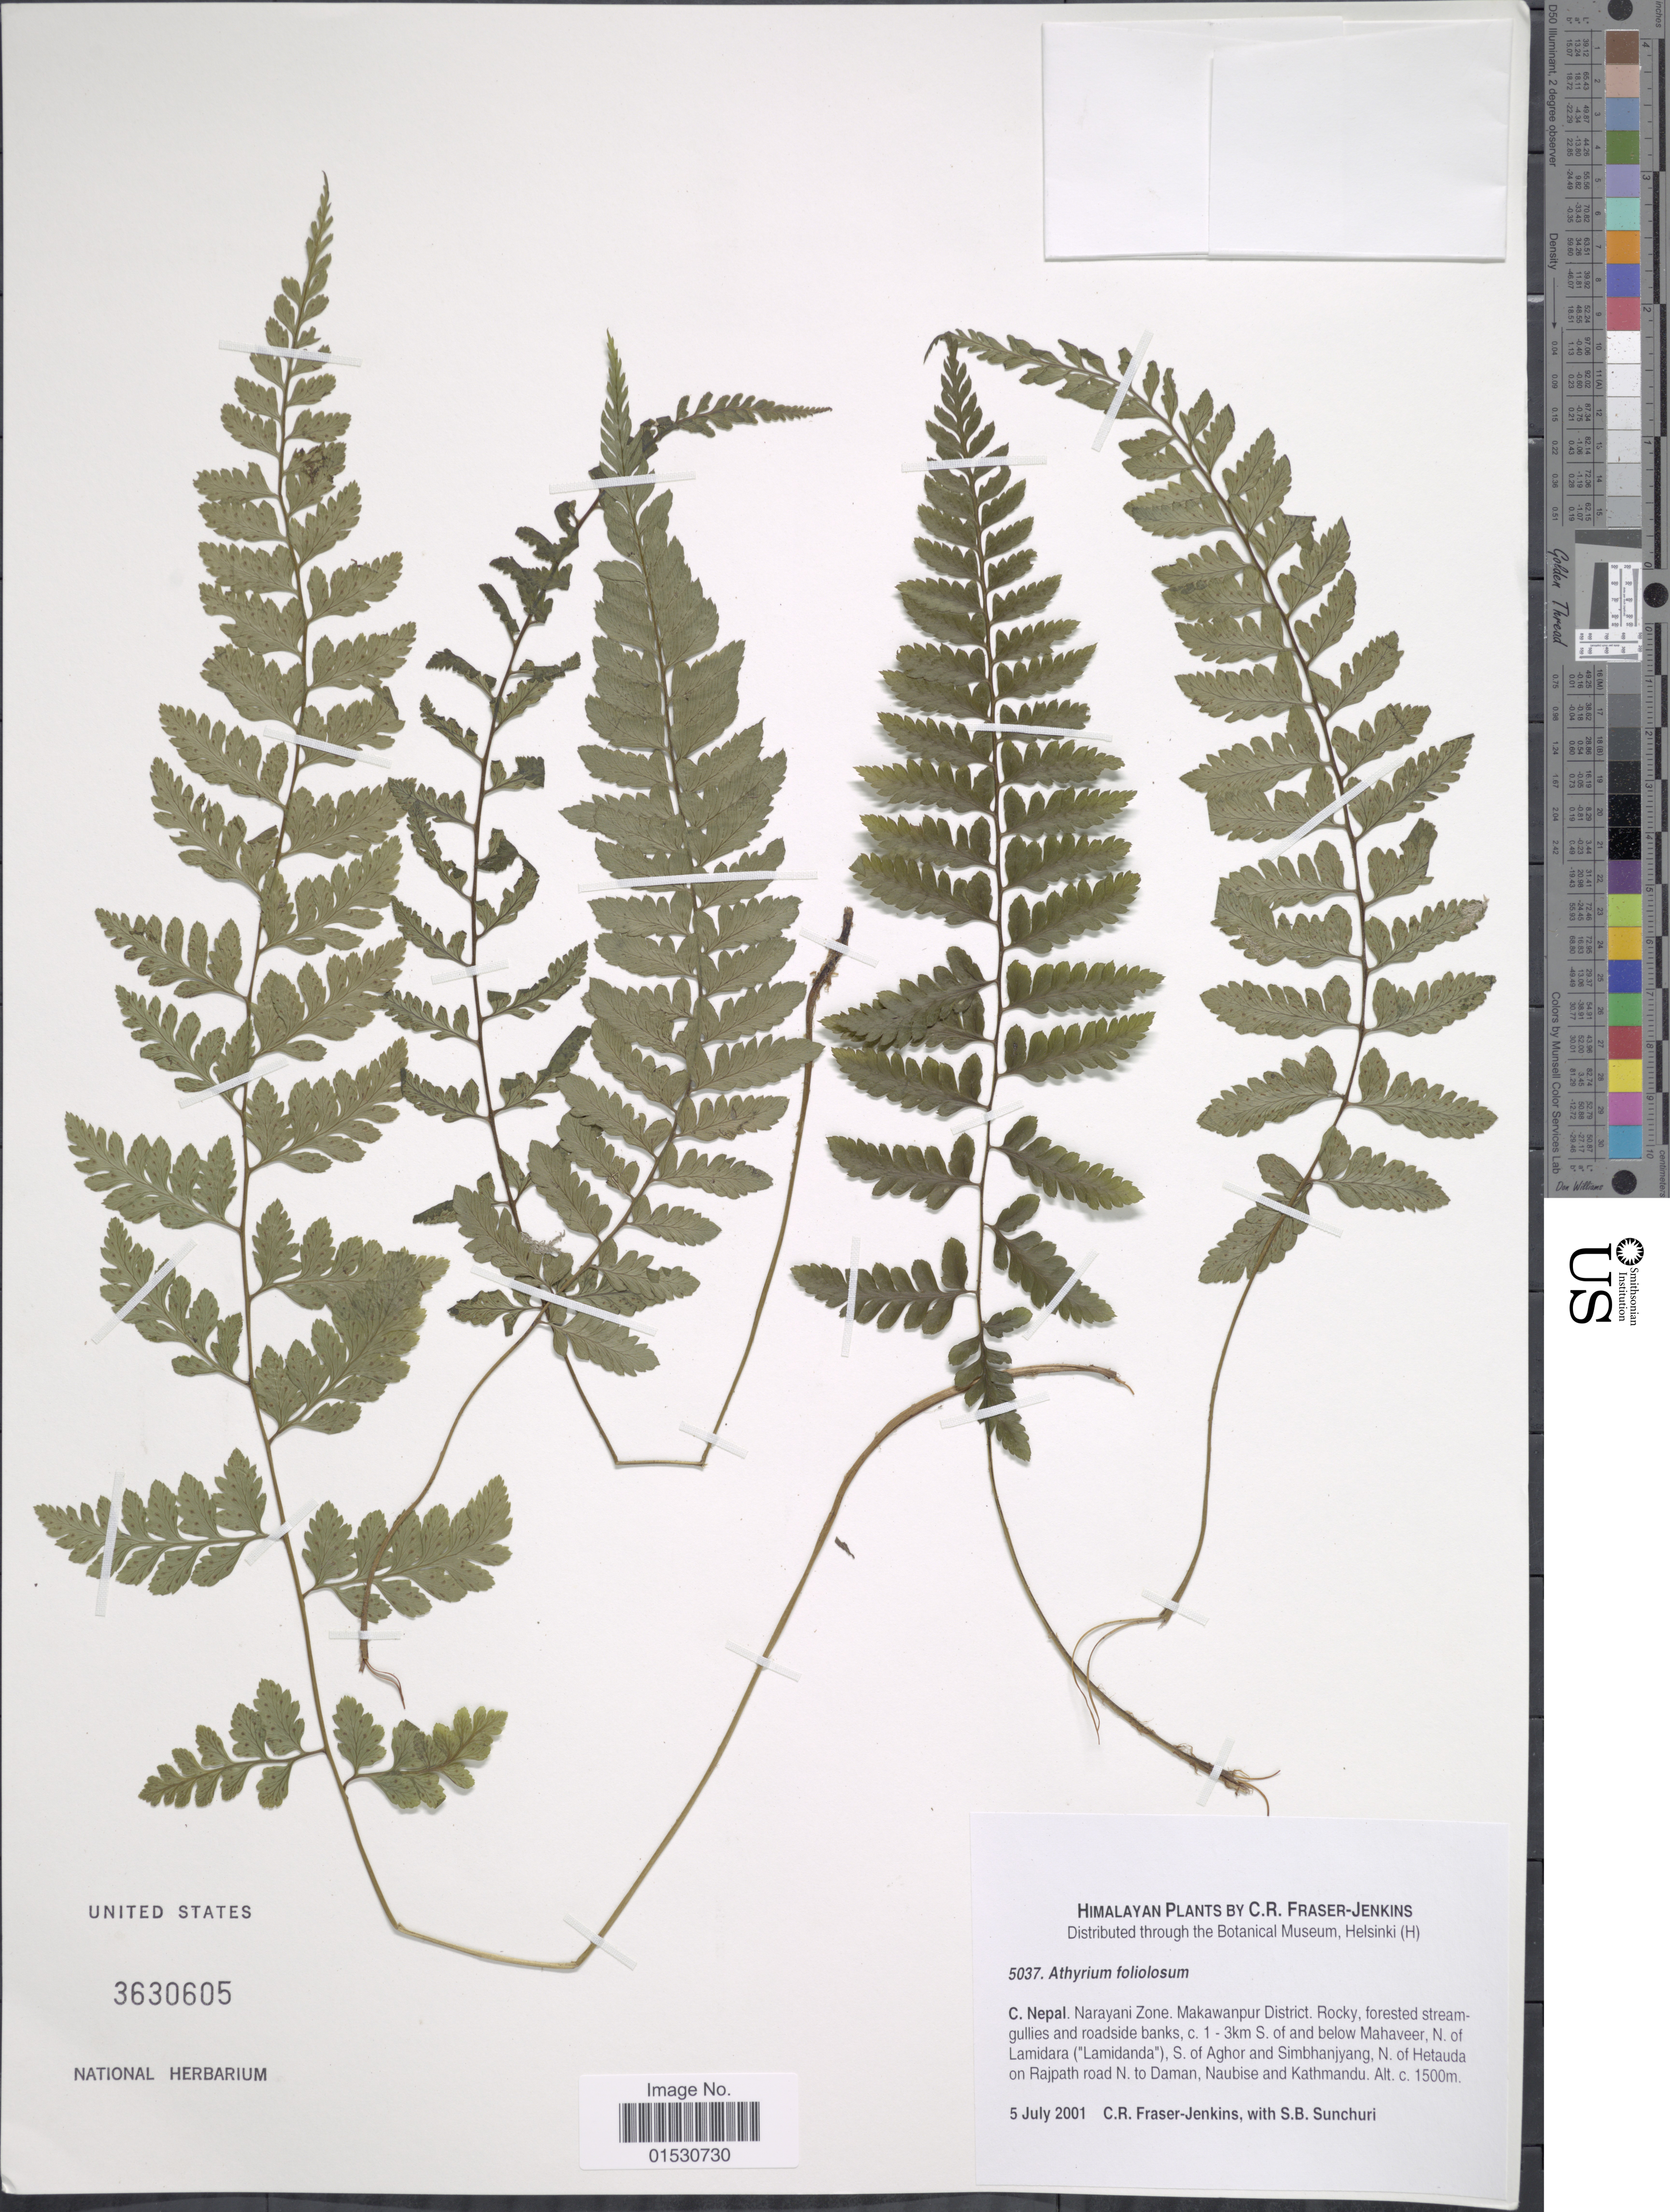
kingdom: Plantae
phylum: Tracheophyta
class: Polypodiopsida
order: Polypodiales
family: Athyriaceae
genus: Athyrium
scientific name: Athyrium foliolosum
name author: (Wall.) T. Moore ex Sm.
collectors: C. R. Fraser-Jenkins & S. Sunchuri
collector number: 5037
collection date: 2001-07-05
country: Nepal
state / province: Narayani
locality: C Nepal. Narayani Zone, Makawanpur District. Rocky, forested streamgullies and roadsidesbank c. 1 -3 km S of and below Mahaveer, N of Lamidara (" Lamidanda " ), S of Aghor and Simbhanjyang, N of Hetauda on Rajpath road N, to Daman, naubise and Kathmandu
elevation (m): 1500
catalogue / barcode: US 3630605